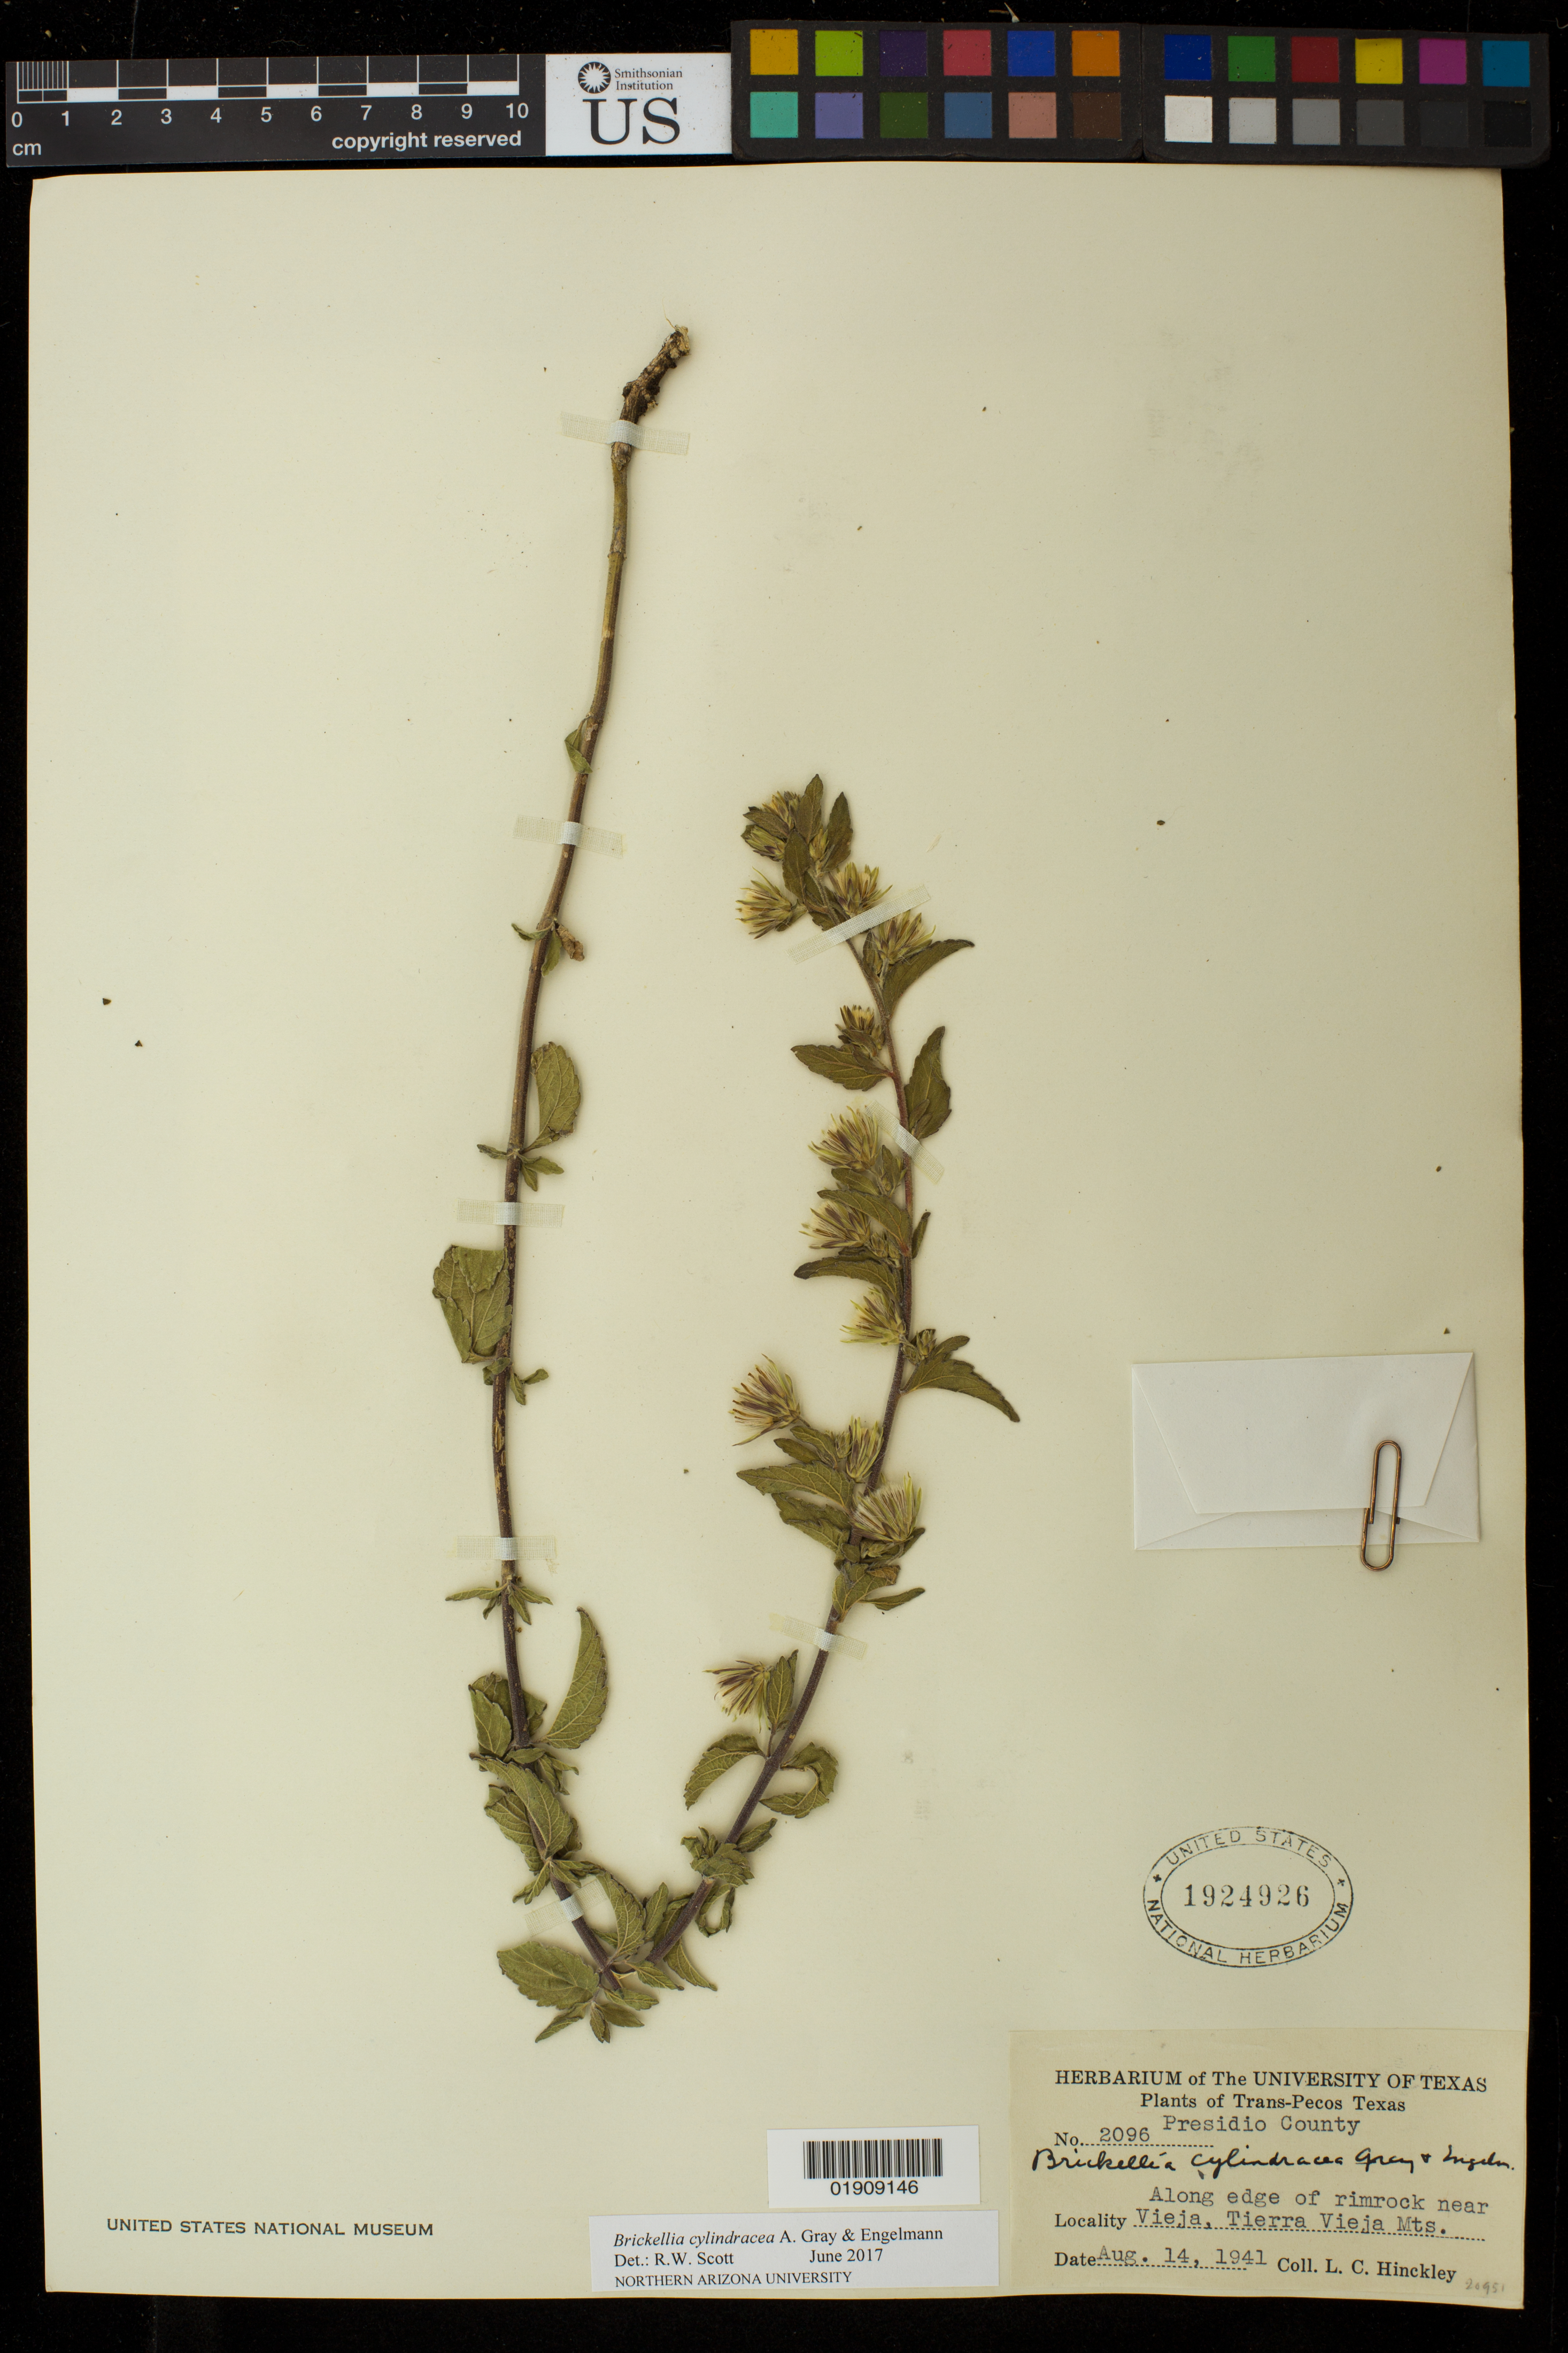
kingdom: Plantae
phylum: Tracheophyta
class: Magnoliopsida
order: Asterales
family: Asteraceae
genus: Brickellia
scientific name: Brickellia cylindracea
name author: A. Gray & Engelm. in A. Gray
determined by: Scott, Randall W., (ASC), Northern Arizona University (UNITED STATES)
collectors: L. Hinckley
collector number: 2096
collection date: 1941-08-14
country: United States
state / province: Texas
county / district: Presidio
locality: Trans-Pecos, Near Vieja, Tierra Vieja Mts.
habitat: Along edge of rimrock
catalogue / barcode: US 1924926